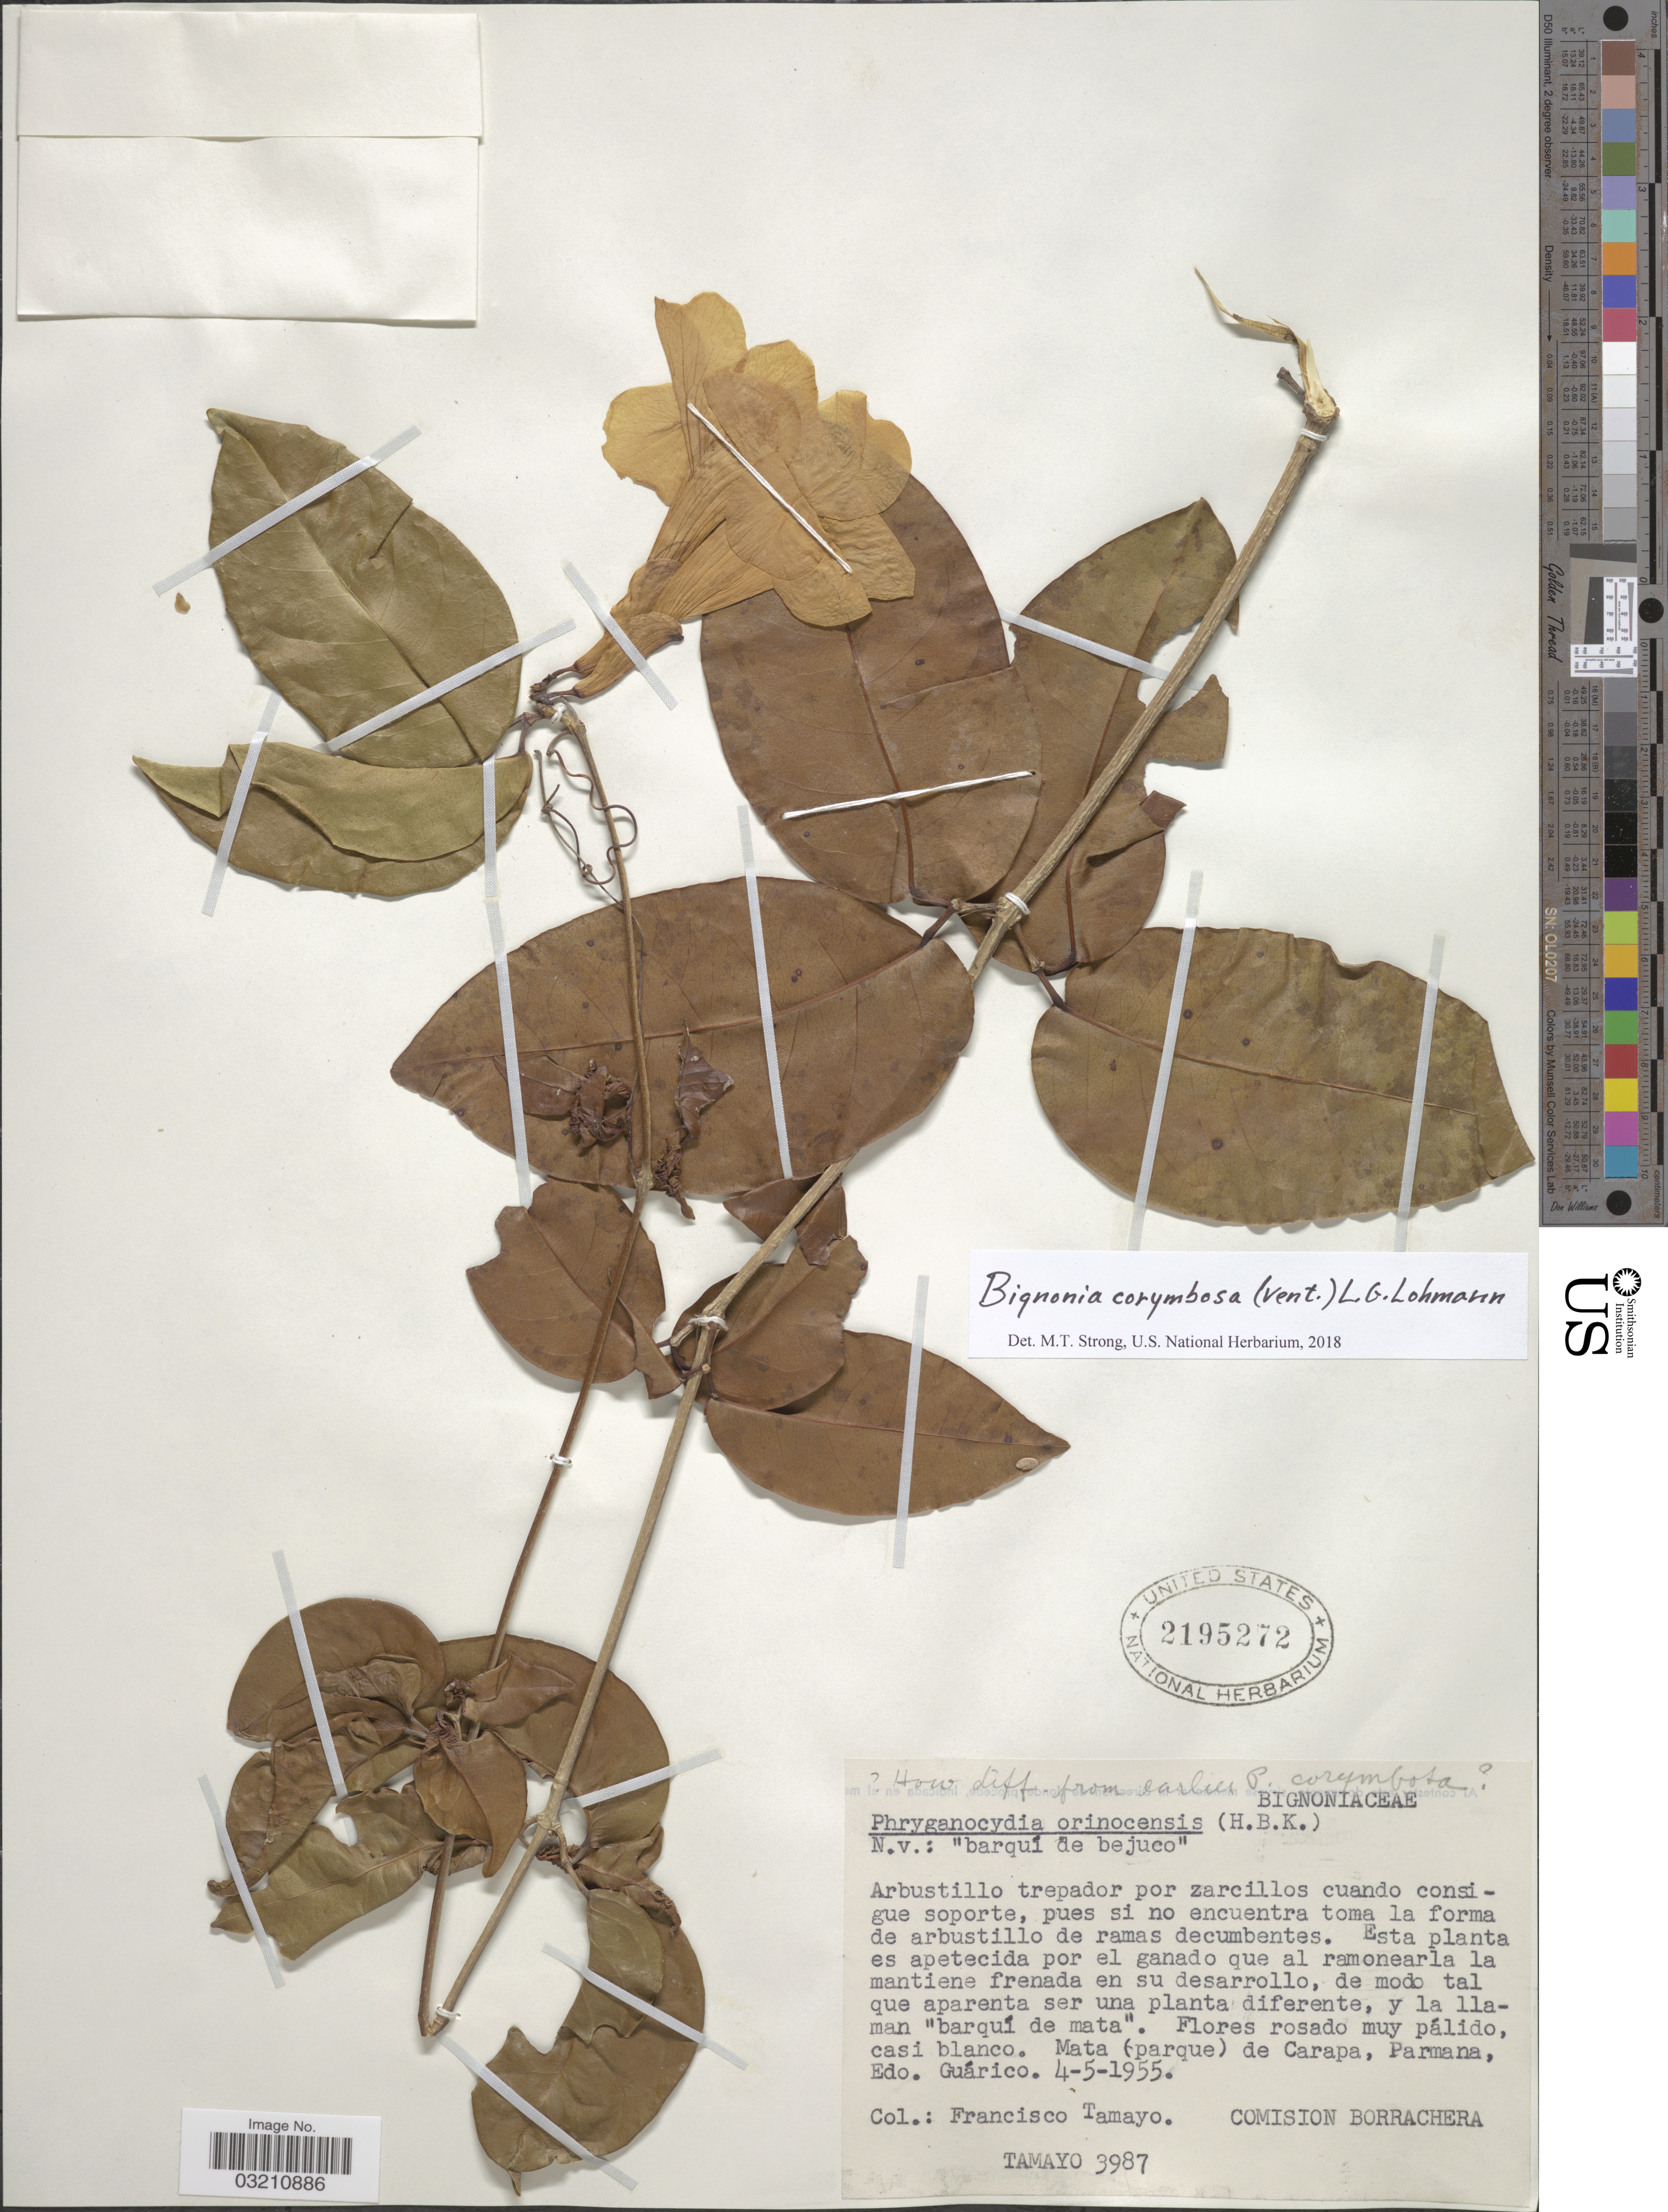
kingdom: Plantae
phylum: Tracheophyta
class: Magnoliopsida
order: Lamiales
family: Bignoniaceae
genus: Bignonia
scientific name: Bignonia corymbosa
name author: (Vent.) L.G. Lohmann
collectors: F. Tamayo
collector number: TAMAYO 3987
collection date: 1955-05-04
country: Venezuela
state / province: Guárico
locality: Mata (parque) de Carapa, Parmana. Comision Borrachera. [unsure placement]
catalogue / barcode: US 2195272